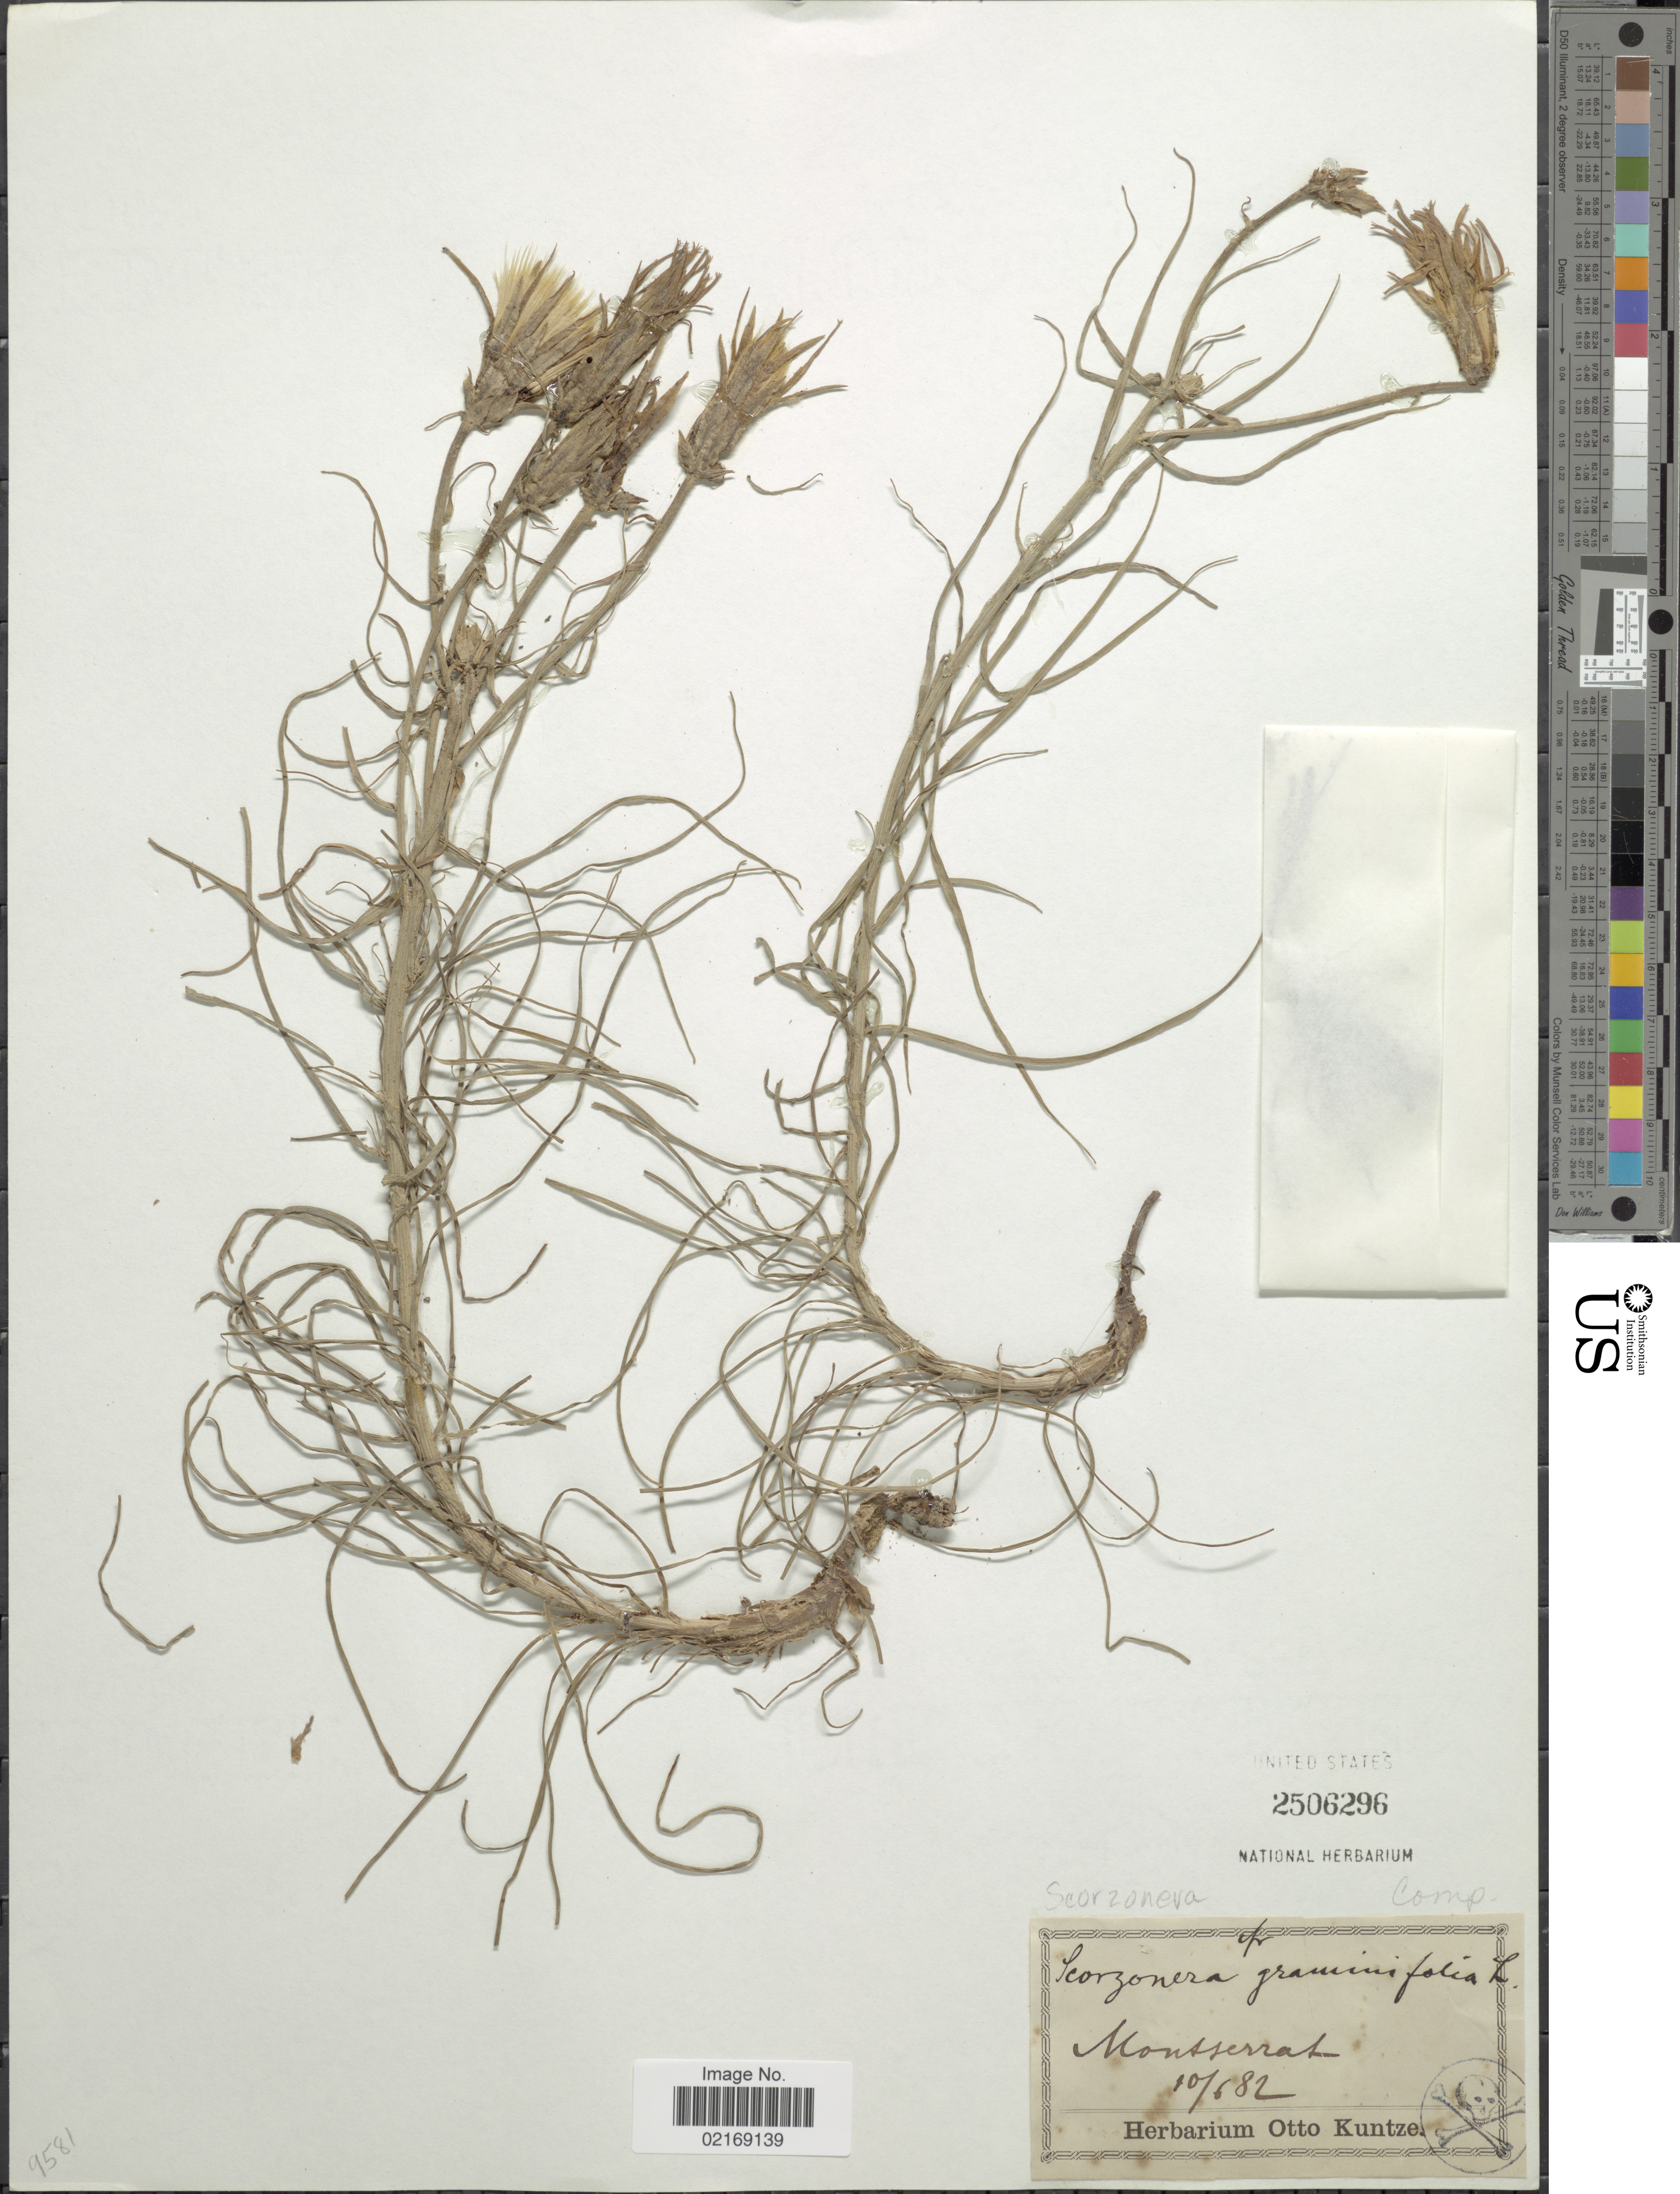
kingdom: Plantae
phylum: Tracheophyta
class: Magnoliopsida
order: Asterales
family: Asteraceae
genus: Scorzonera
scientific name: Scorzonera graminifolia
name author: L.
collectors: ex herb. Otto Kuntze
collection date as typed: Transcribed d/m/y: 10/6/82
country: Montserrat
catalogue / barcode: US 2506296